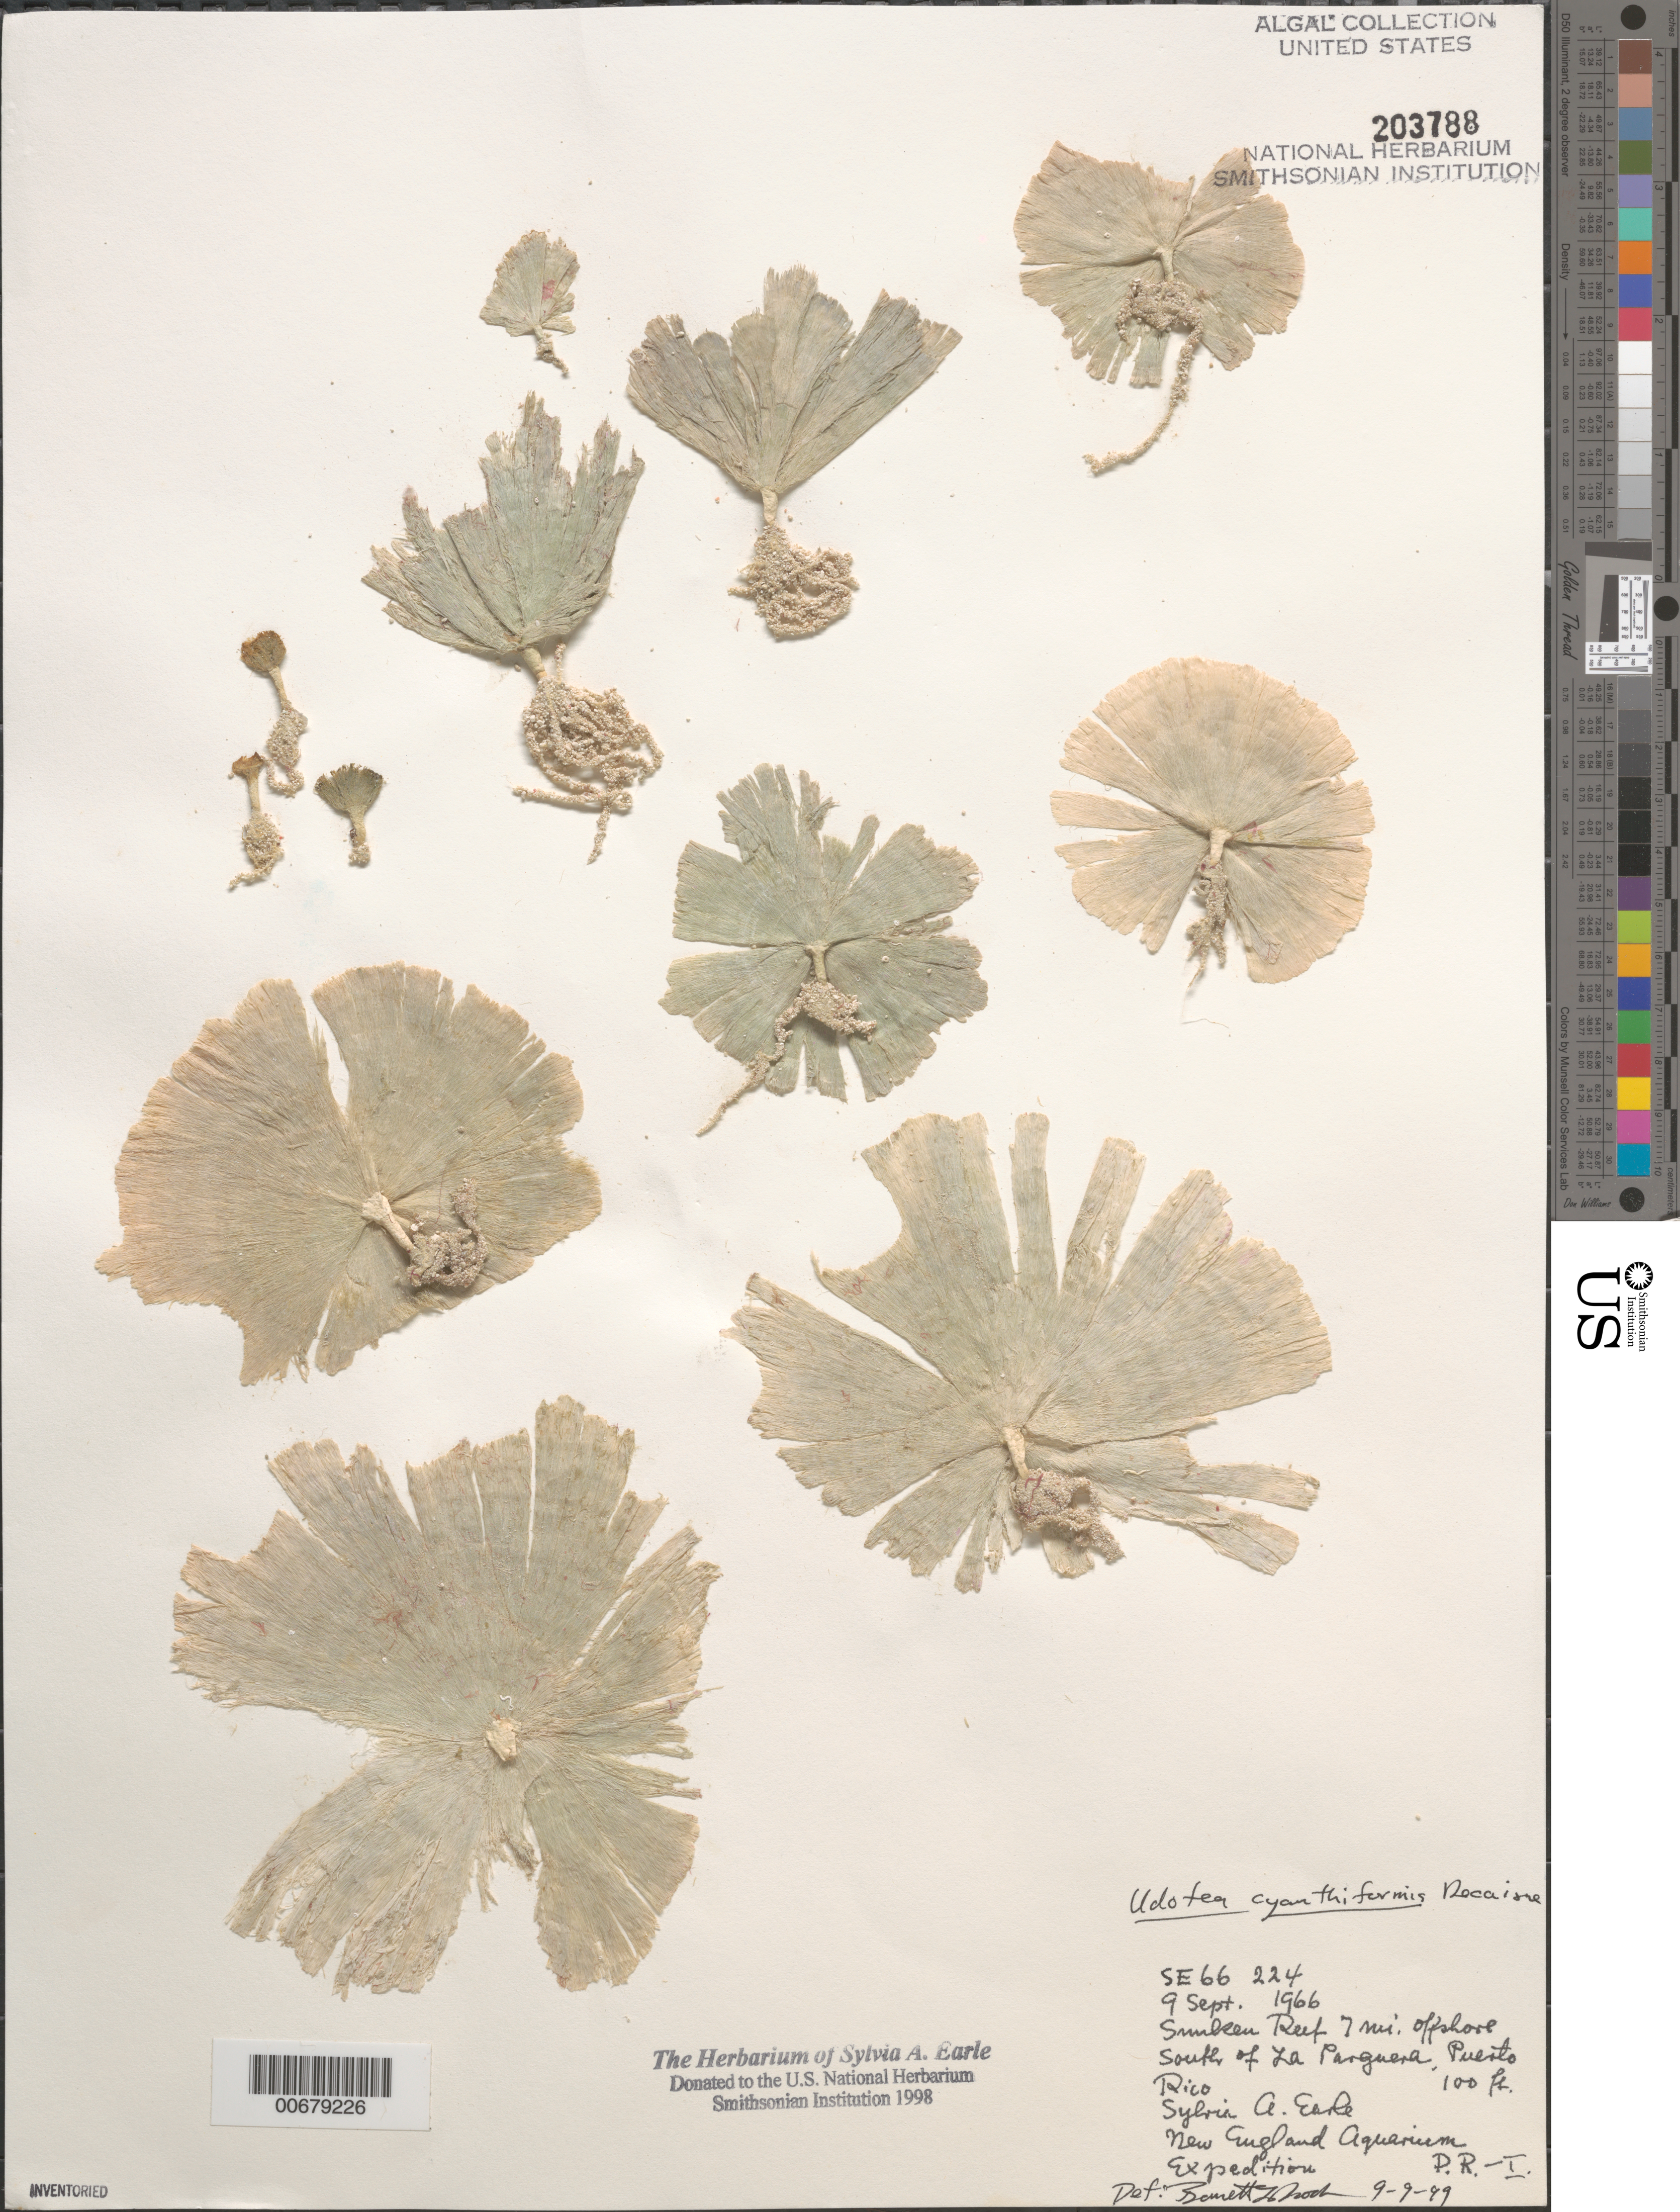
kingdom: Plantae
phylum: Chlorophyta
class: Ulvophyceae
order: Bryopsidales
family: Udoteaceae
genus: Udotea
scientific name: Udotea cyathiformis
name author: Decne.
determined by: Brooks, B. L., (BOT), Smithsonian Institution - National Museum of Natural History (UNITED STATES)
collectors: S. A. Earle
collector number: SE 66224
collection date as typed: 09 Sep 1966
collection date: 1966-09-09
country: Puerto Rico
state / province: Lajas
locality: Sunken reef, 7 miles off La Parguera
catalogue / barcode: US 203788